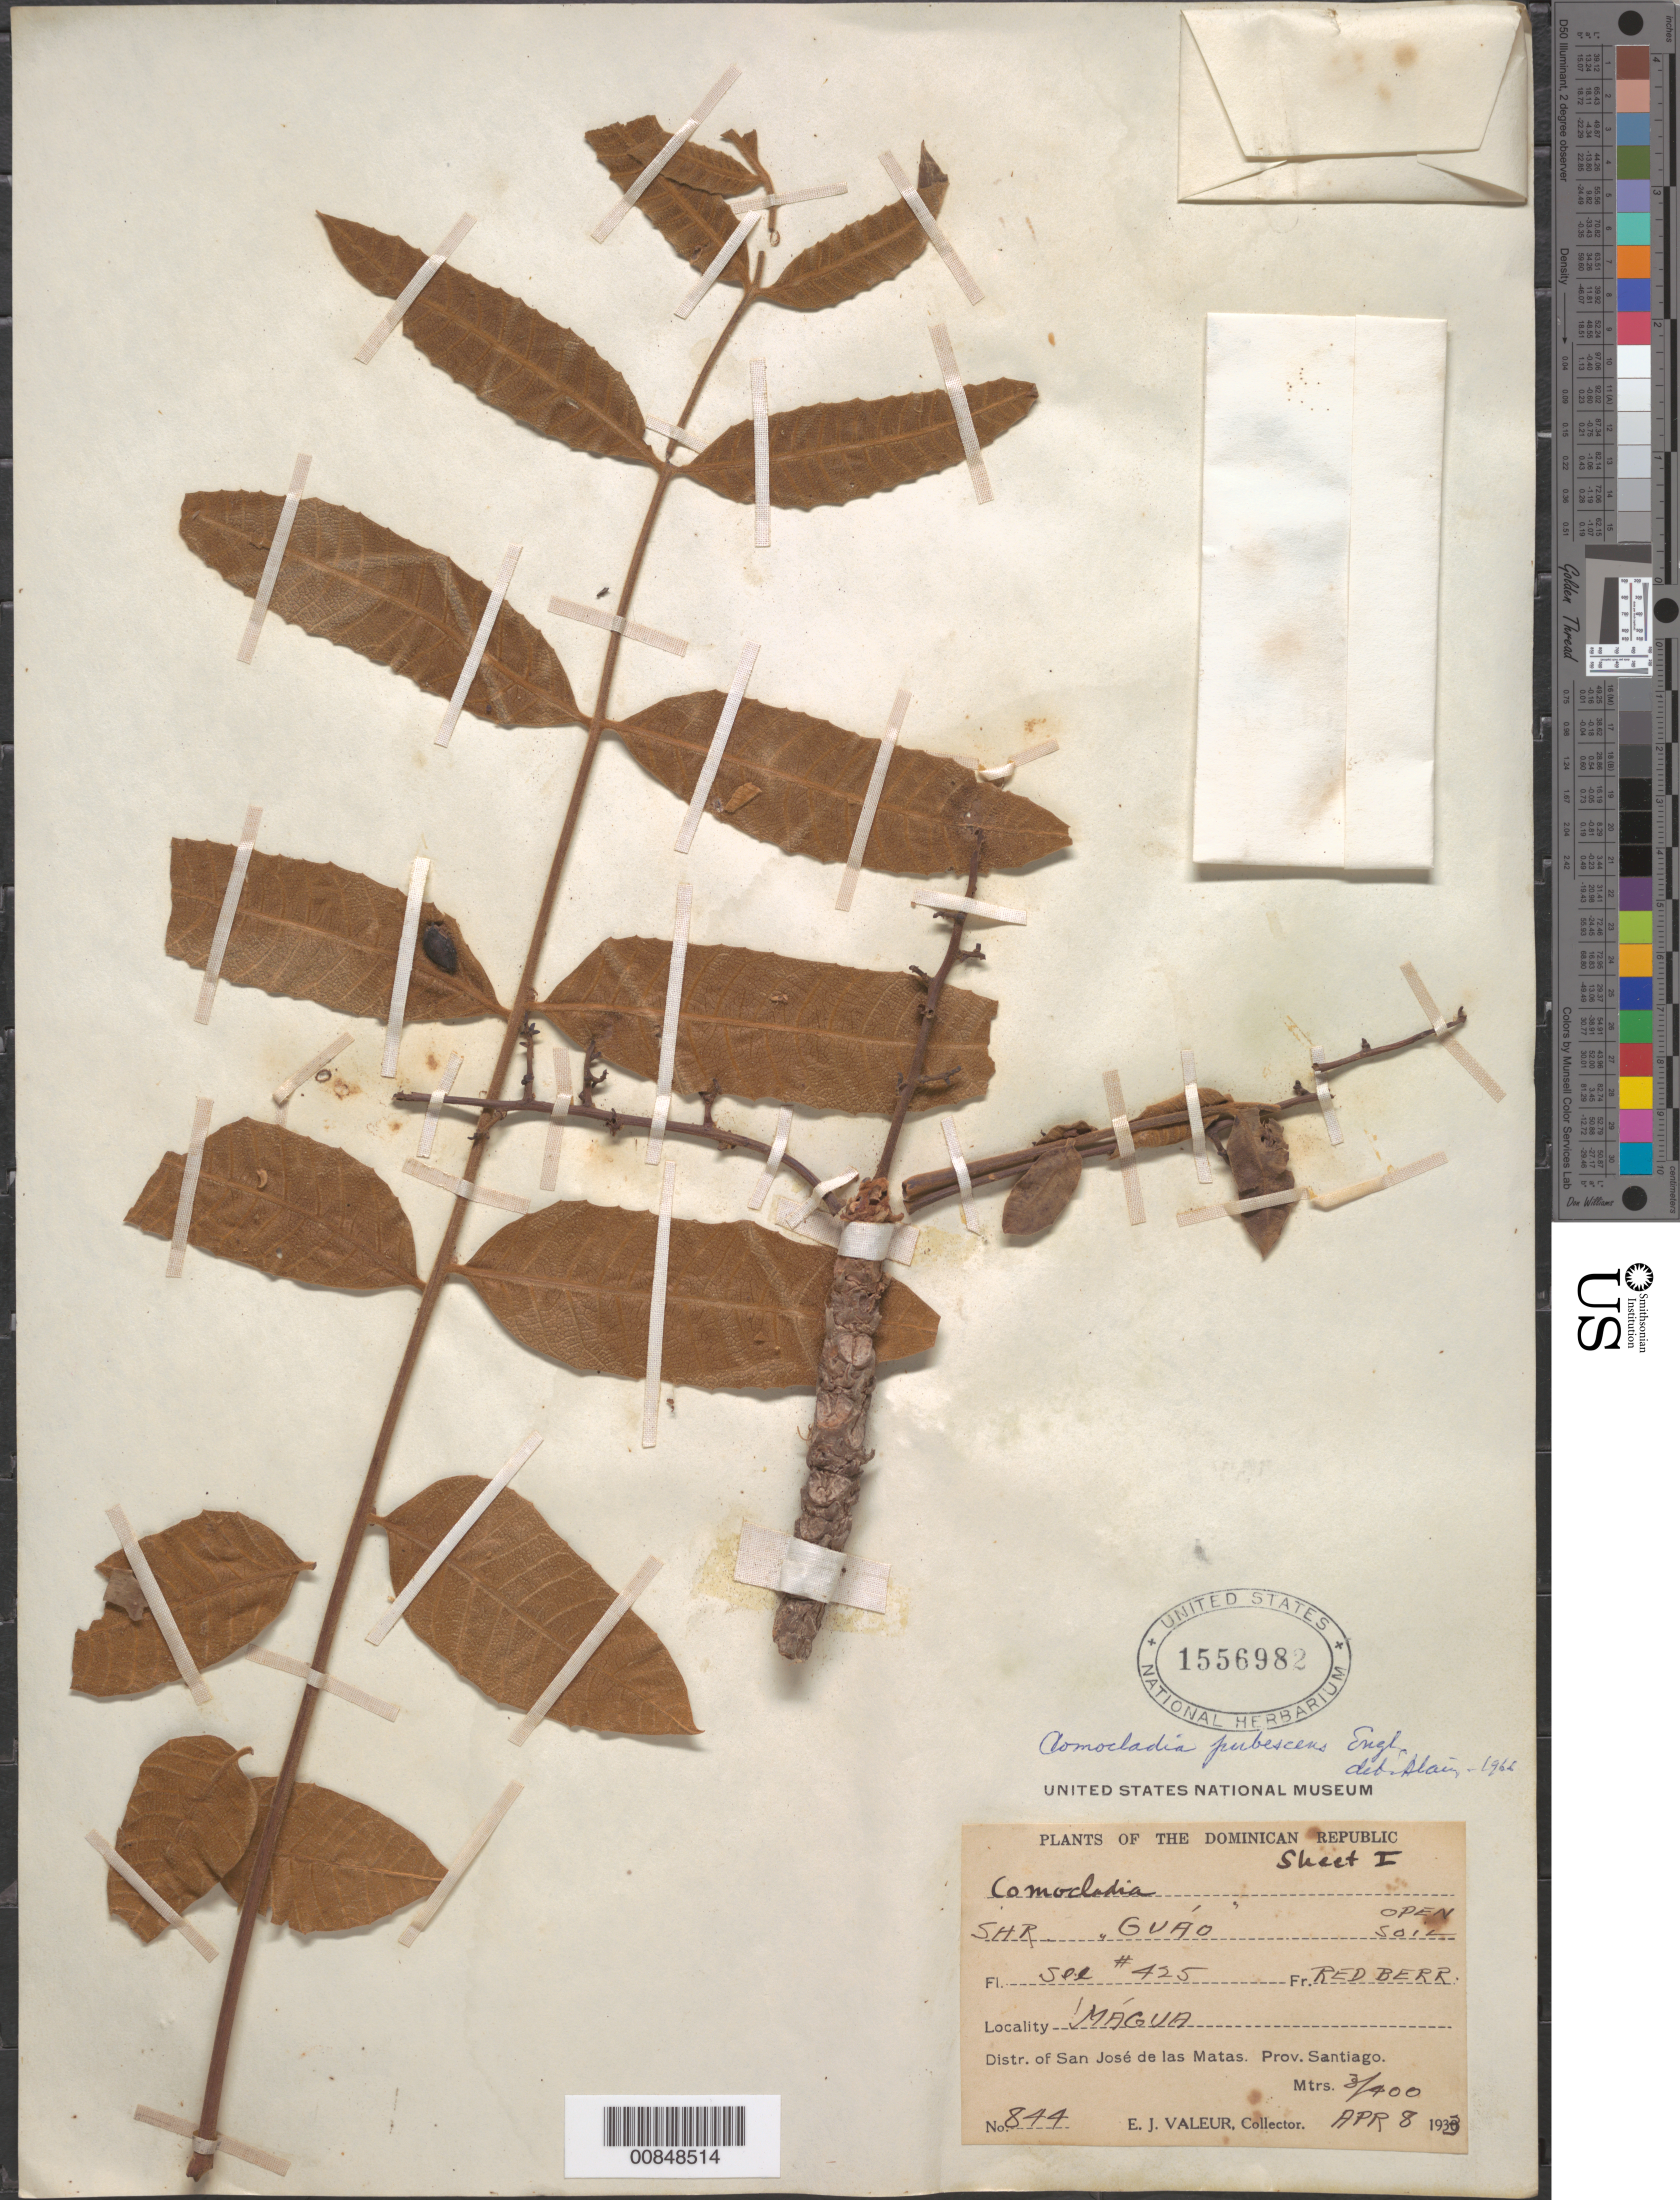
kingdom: Plantae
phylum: Tracheophyta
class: Magnoliopsida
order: Sapindales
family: Anacardiaceae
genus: Comocladia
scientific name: Comocladia pubescens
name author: Engl.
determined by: Liogier, Alain H.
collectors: E. Valeur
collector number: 844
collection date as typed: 08 Apr 1933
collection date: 1933-04-08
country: Dominican Republic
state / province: Santiago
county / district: San José de las Matas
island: Hispaniola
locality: Mágua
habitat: Open soil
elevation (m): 300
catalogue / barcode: US 1556982